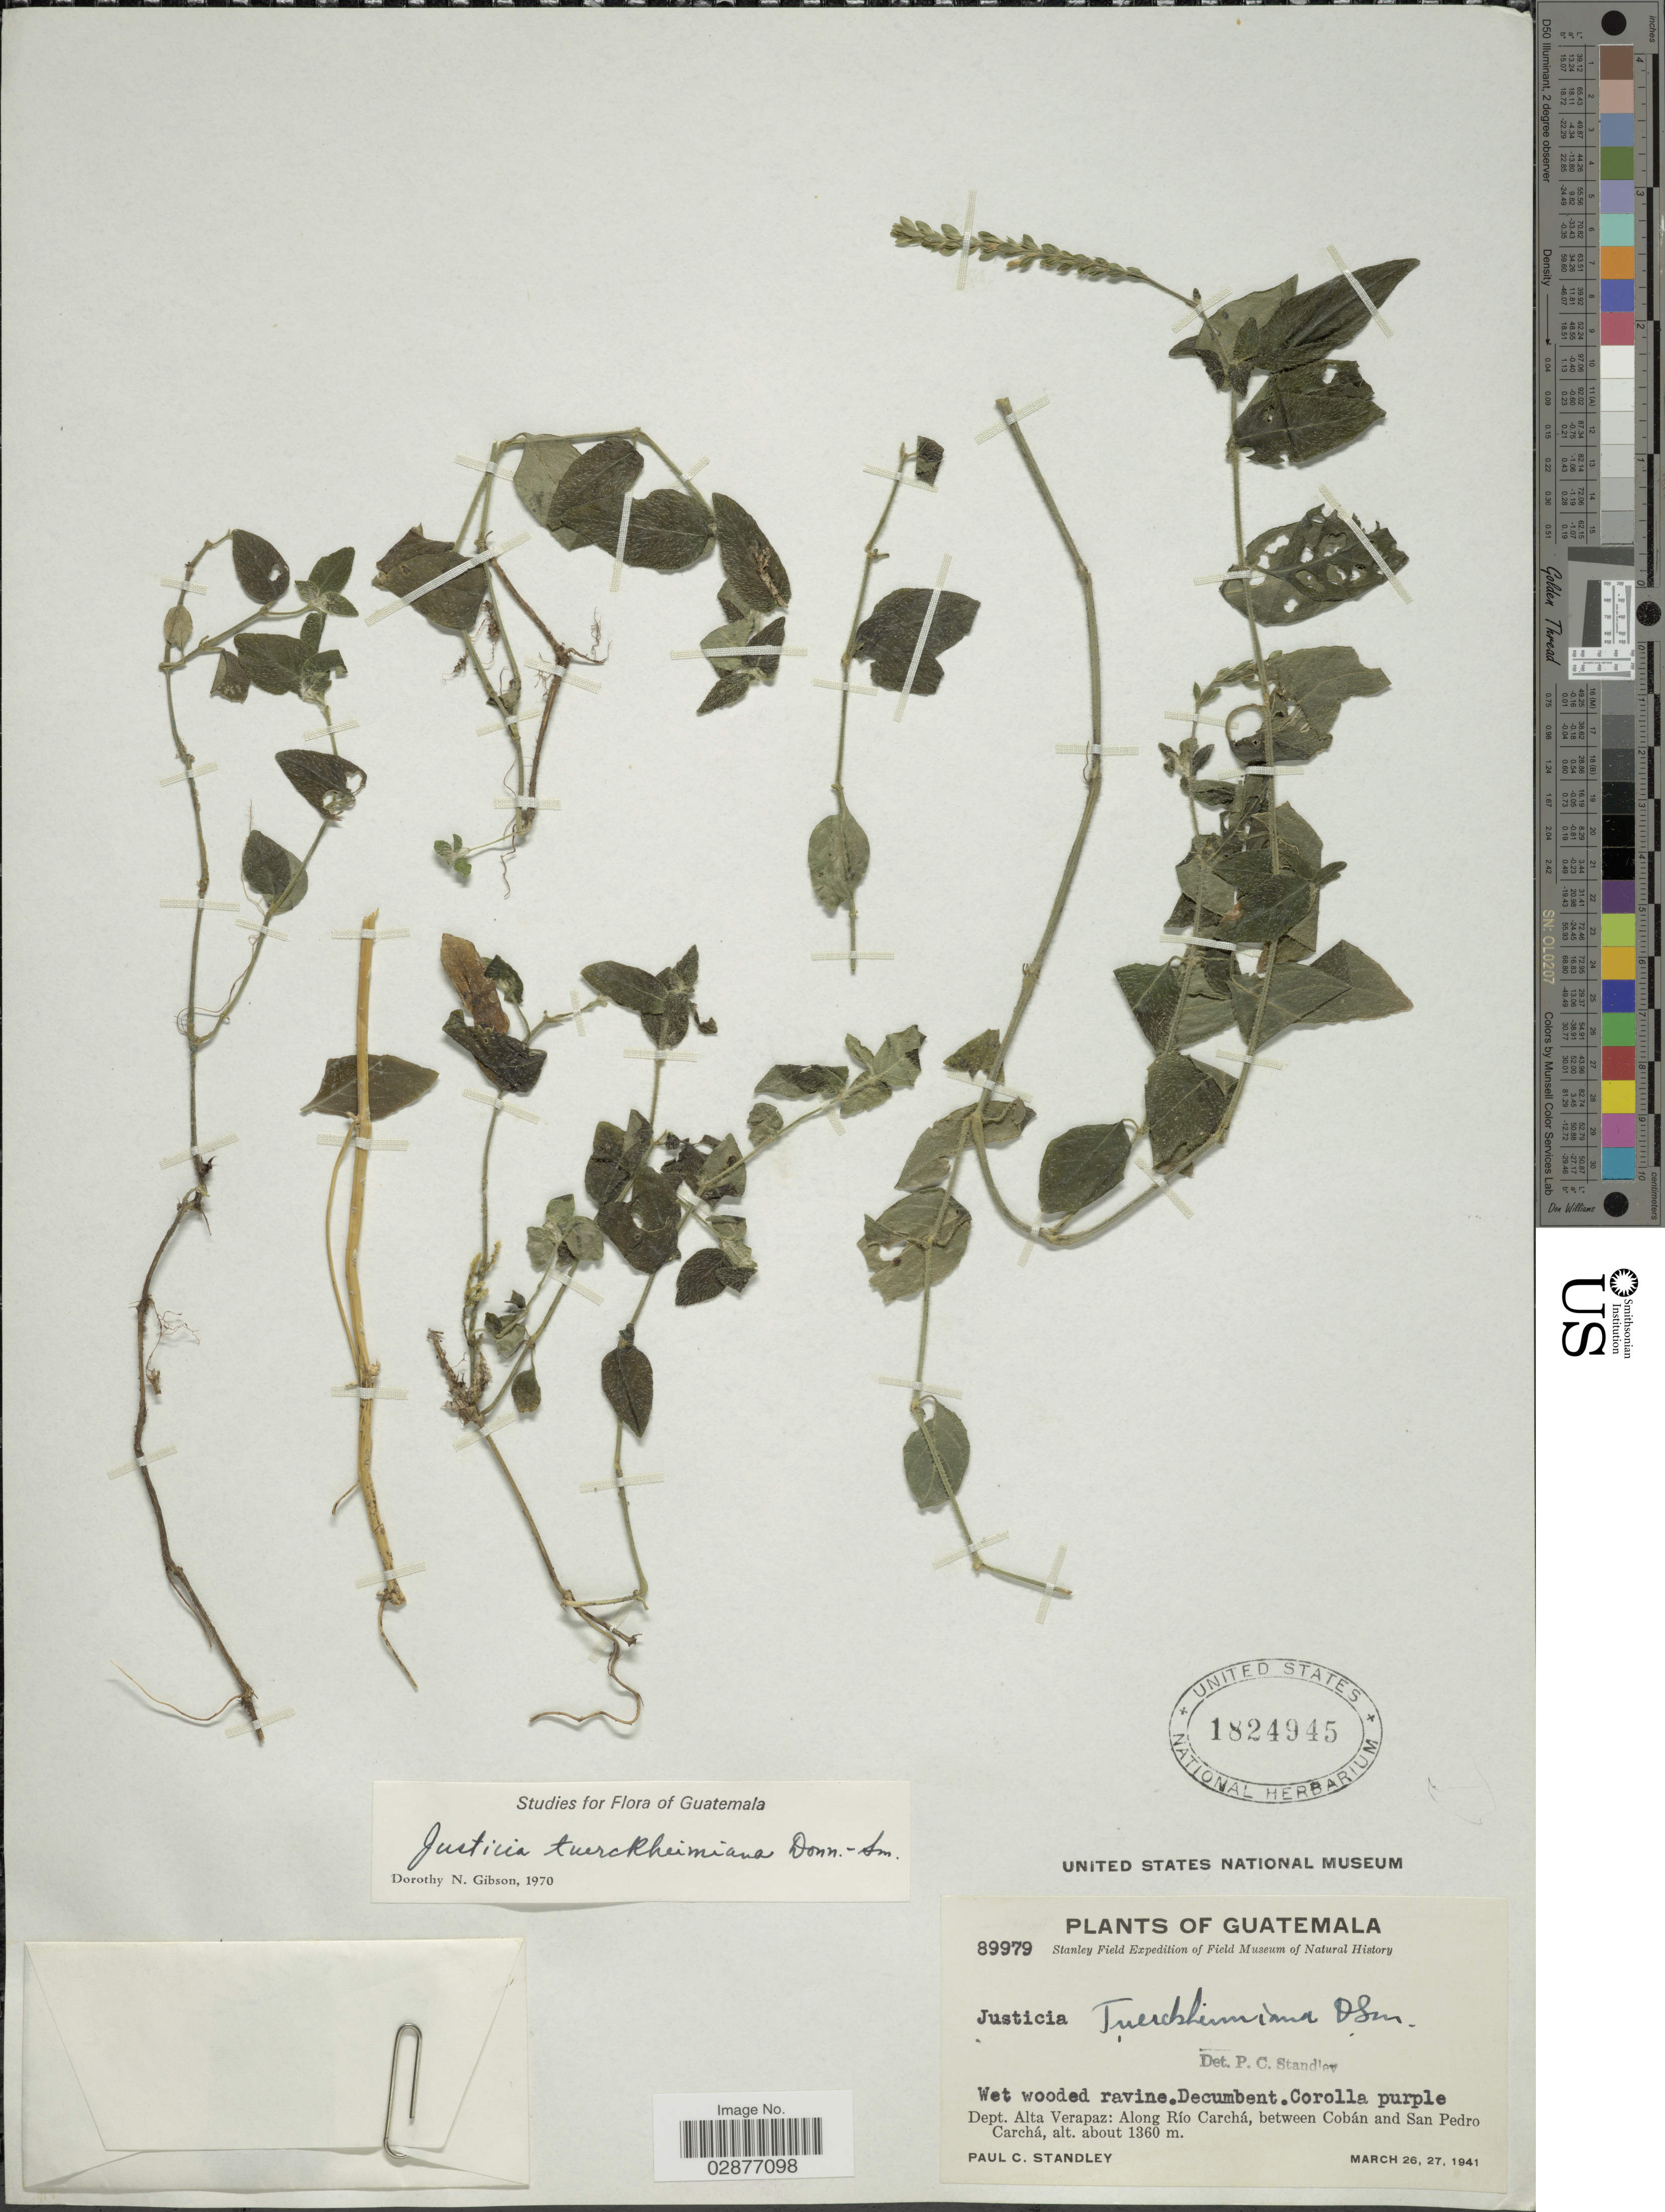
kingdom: Plantae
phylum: Tracheophyta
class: Magnoliopsida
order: Lamiales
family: Acanthaceae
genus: Justicia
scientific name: Justicia tuerkheimiana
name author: Donn. Sm.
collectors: P. C. Standley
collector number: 89979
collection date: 1941-03-26/1941-03-27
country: Guatemala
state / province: Alta Verapaz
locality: Dept. Alta Verapaz: Along Río Carchá, between Cobán and San Pedro Carchá.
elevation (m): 1360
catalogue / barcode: US 1824945